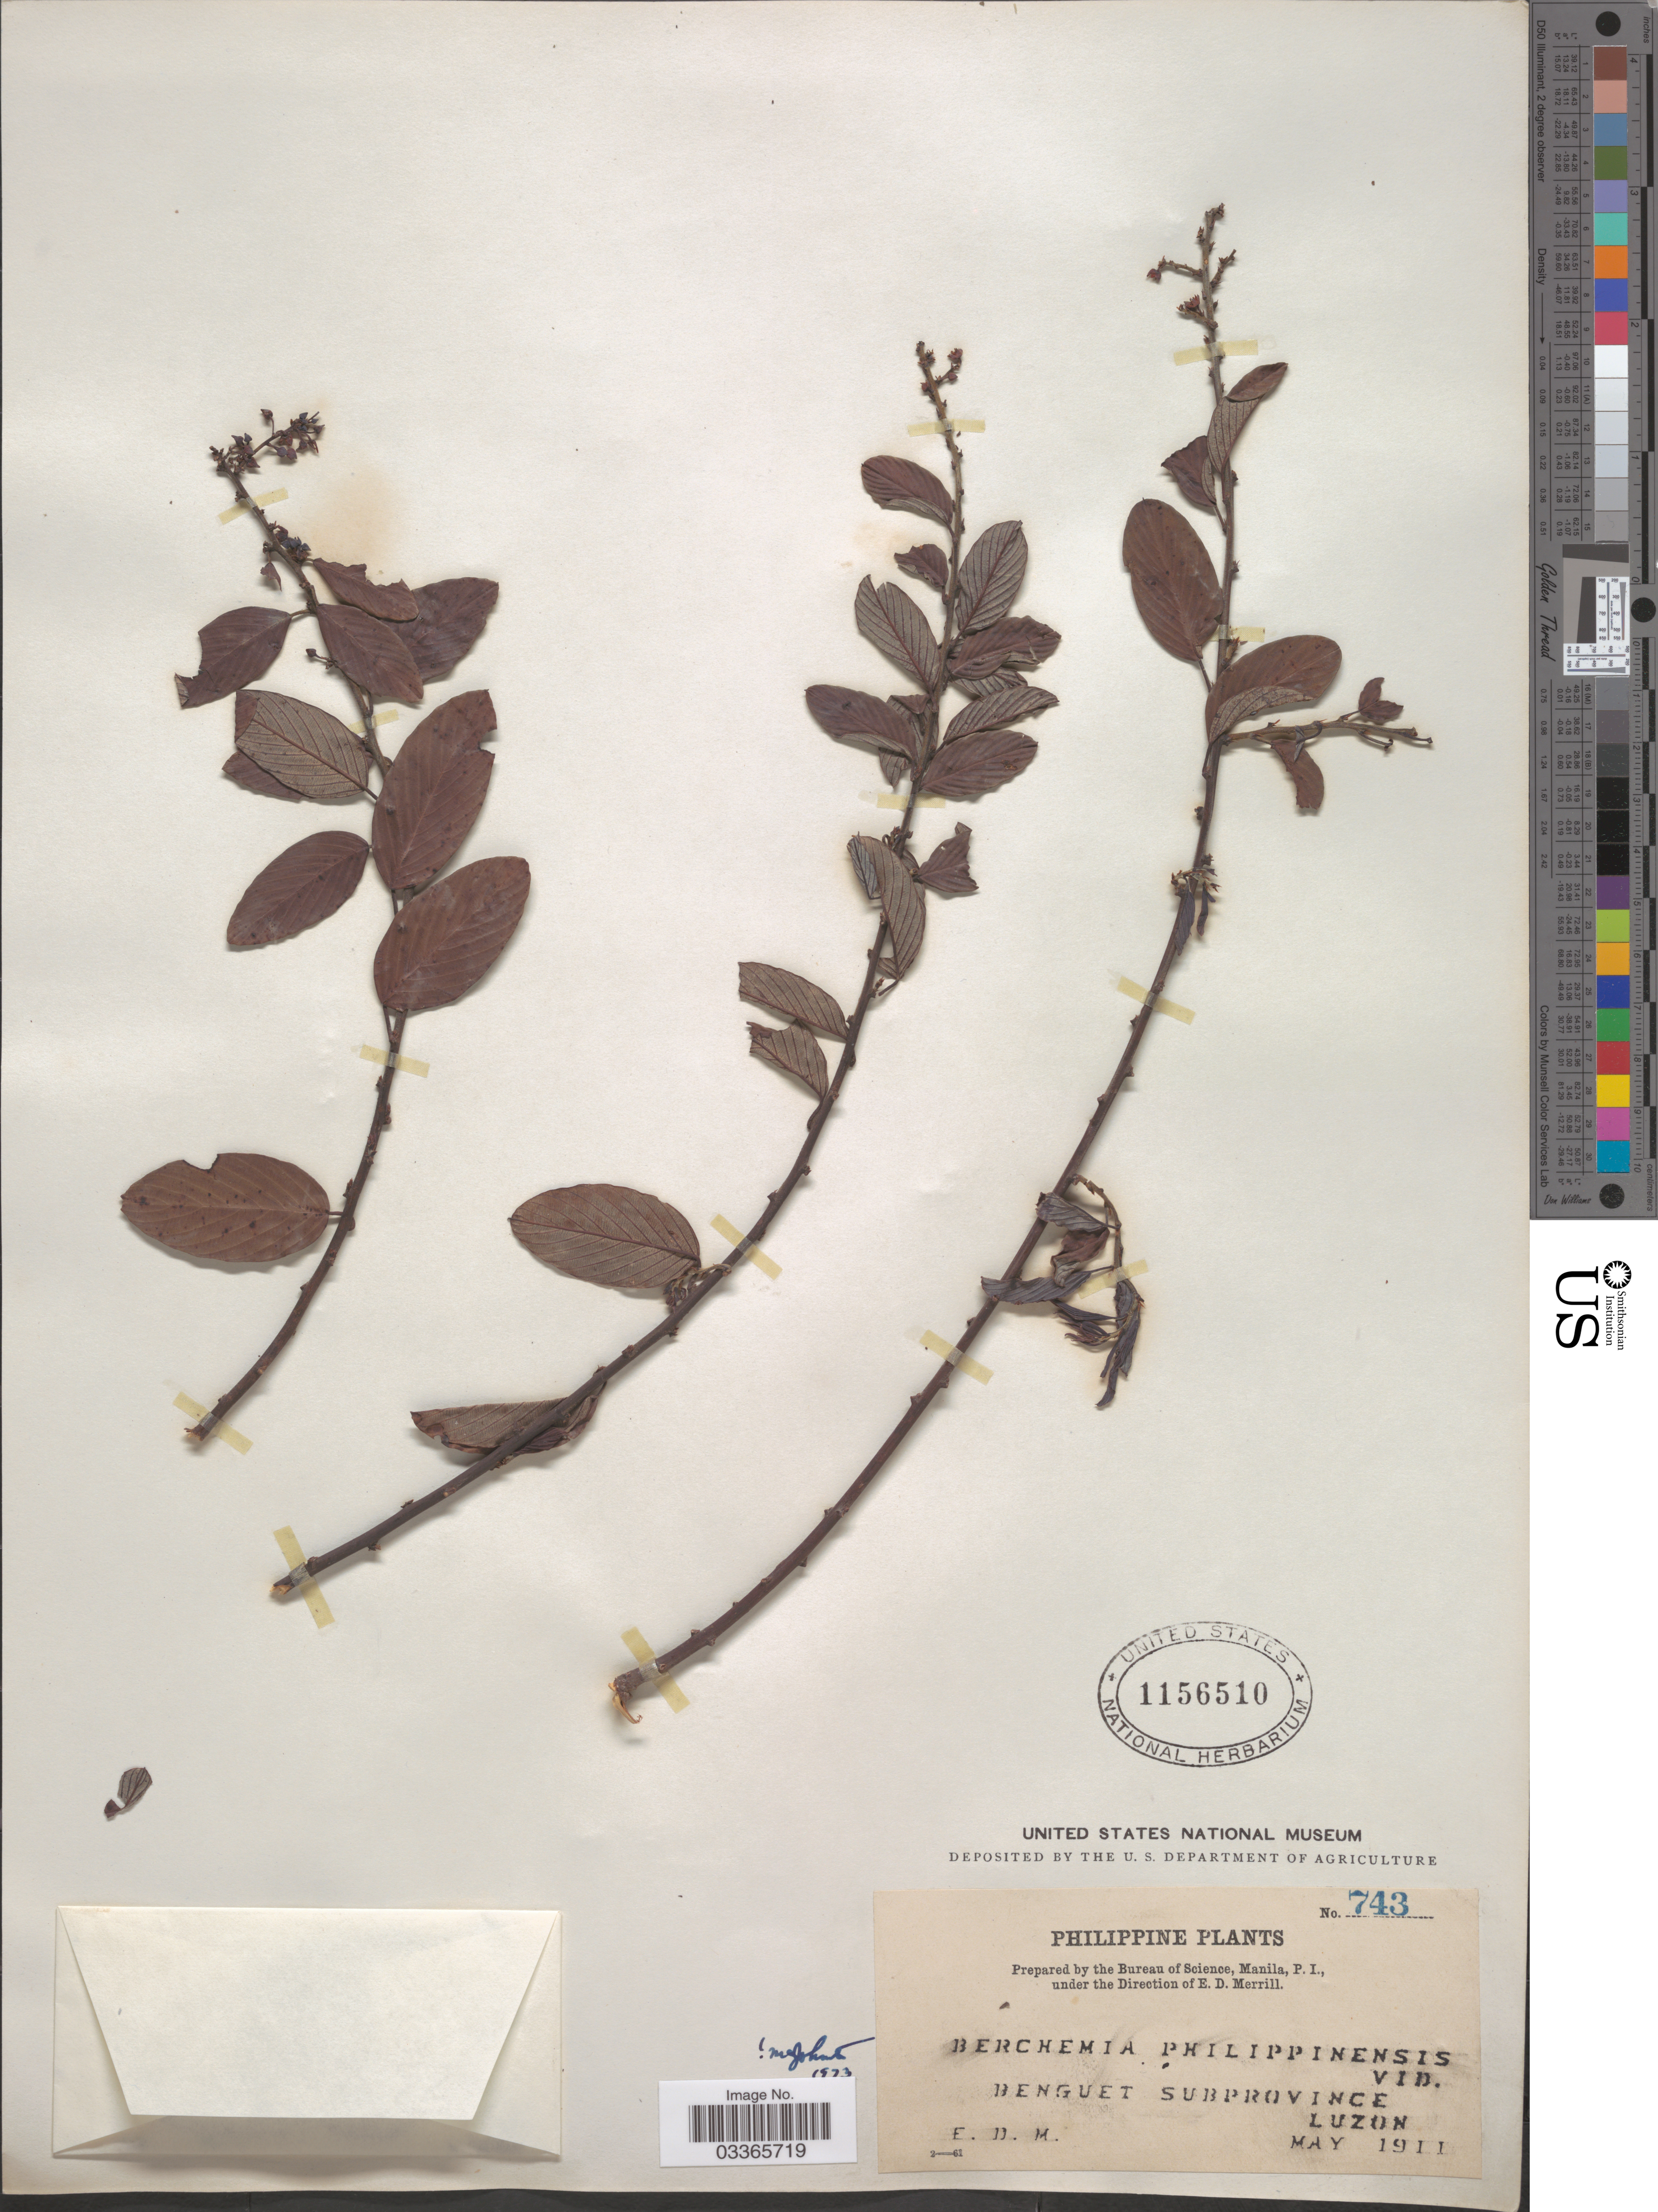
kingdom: Plantae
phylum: Tracheophyta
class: Magnoliopsida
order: Rosales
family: Rhamnaceae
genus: Berchemia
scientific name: Berchemia philippinensis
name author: S. Vidal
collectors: E. D. Merrill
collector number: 743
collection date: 1911-05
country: Philippines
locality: Benguet Subprovince. Luzon.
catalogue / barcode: US 1156510